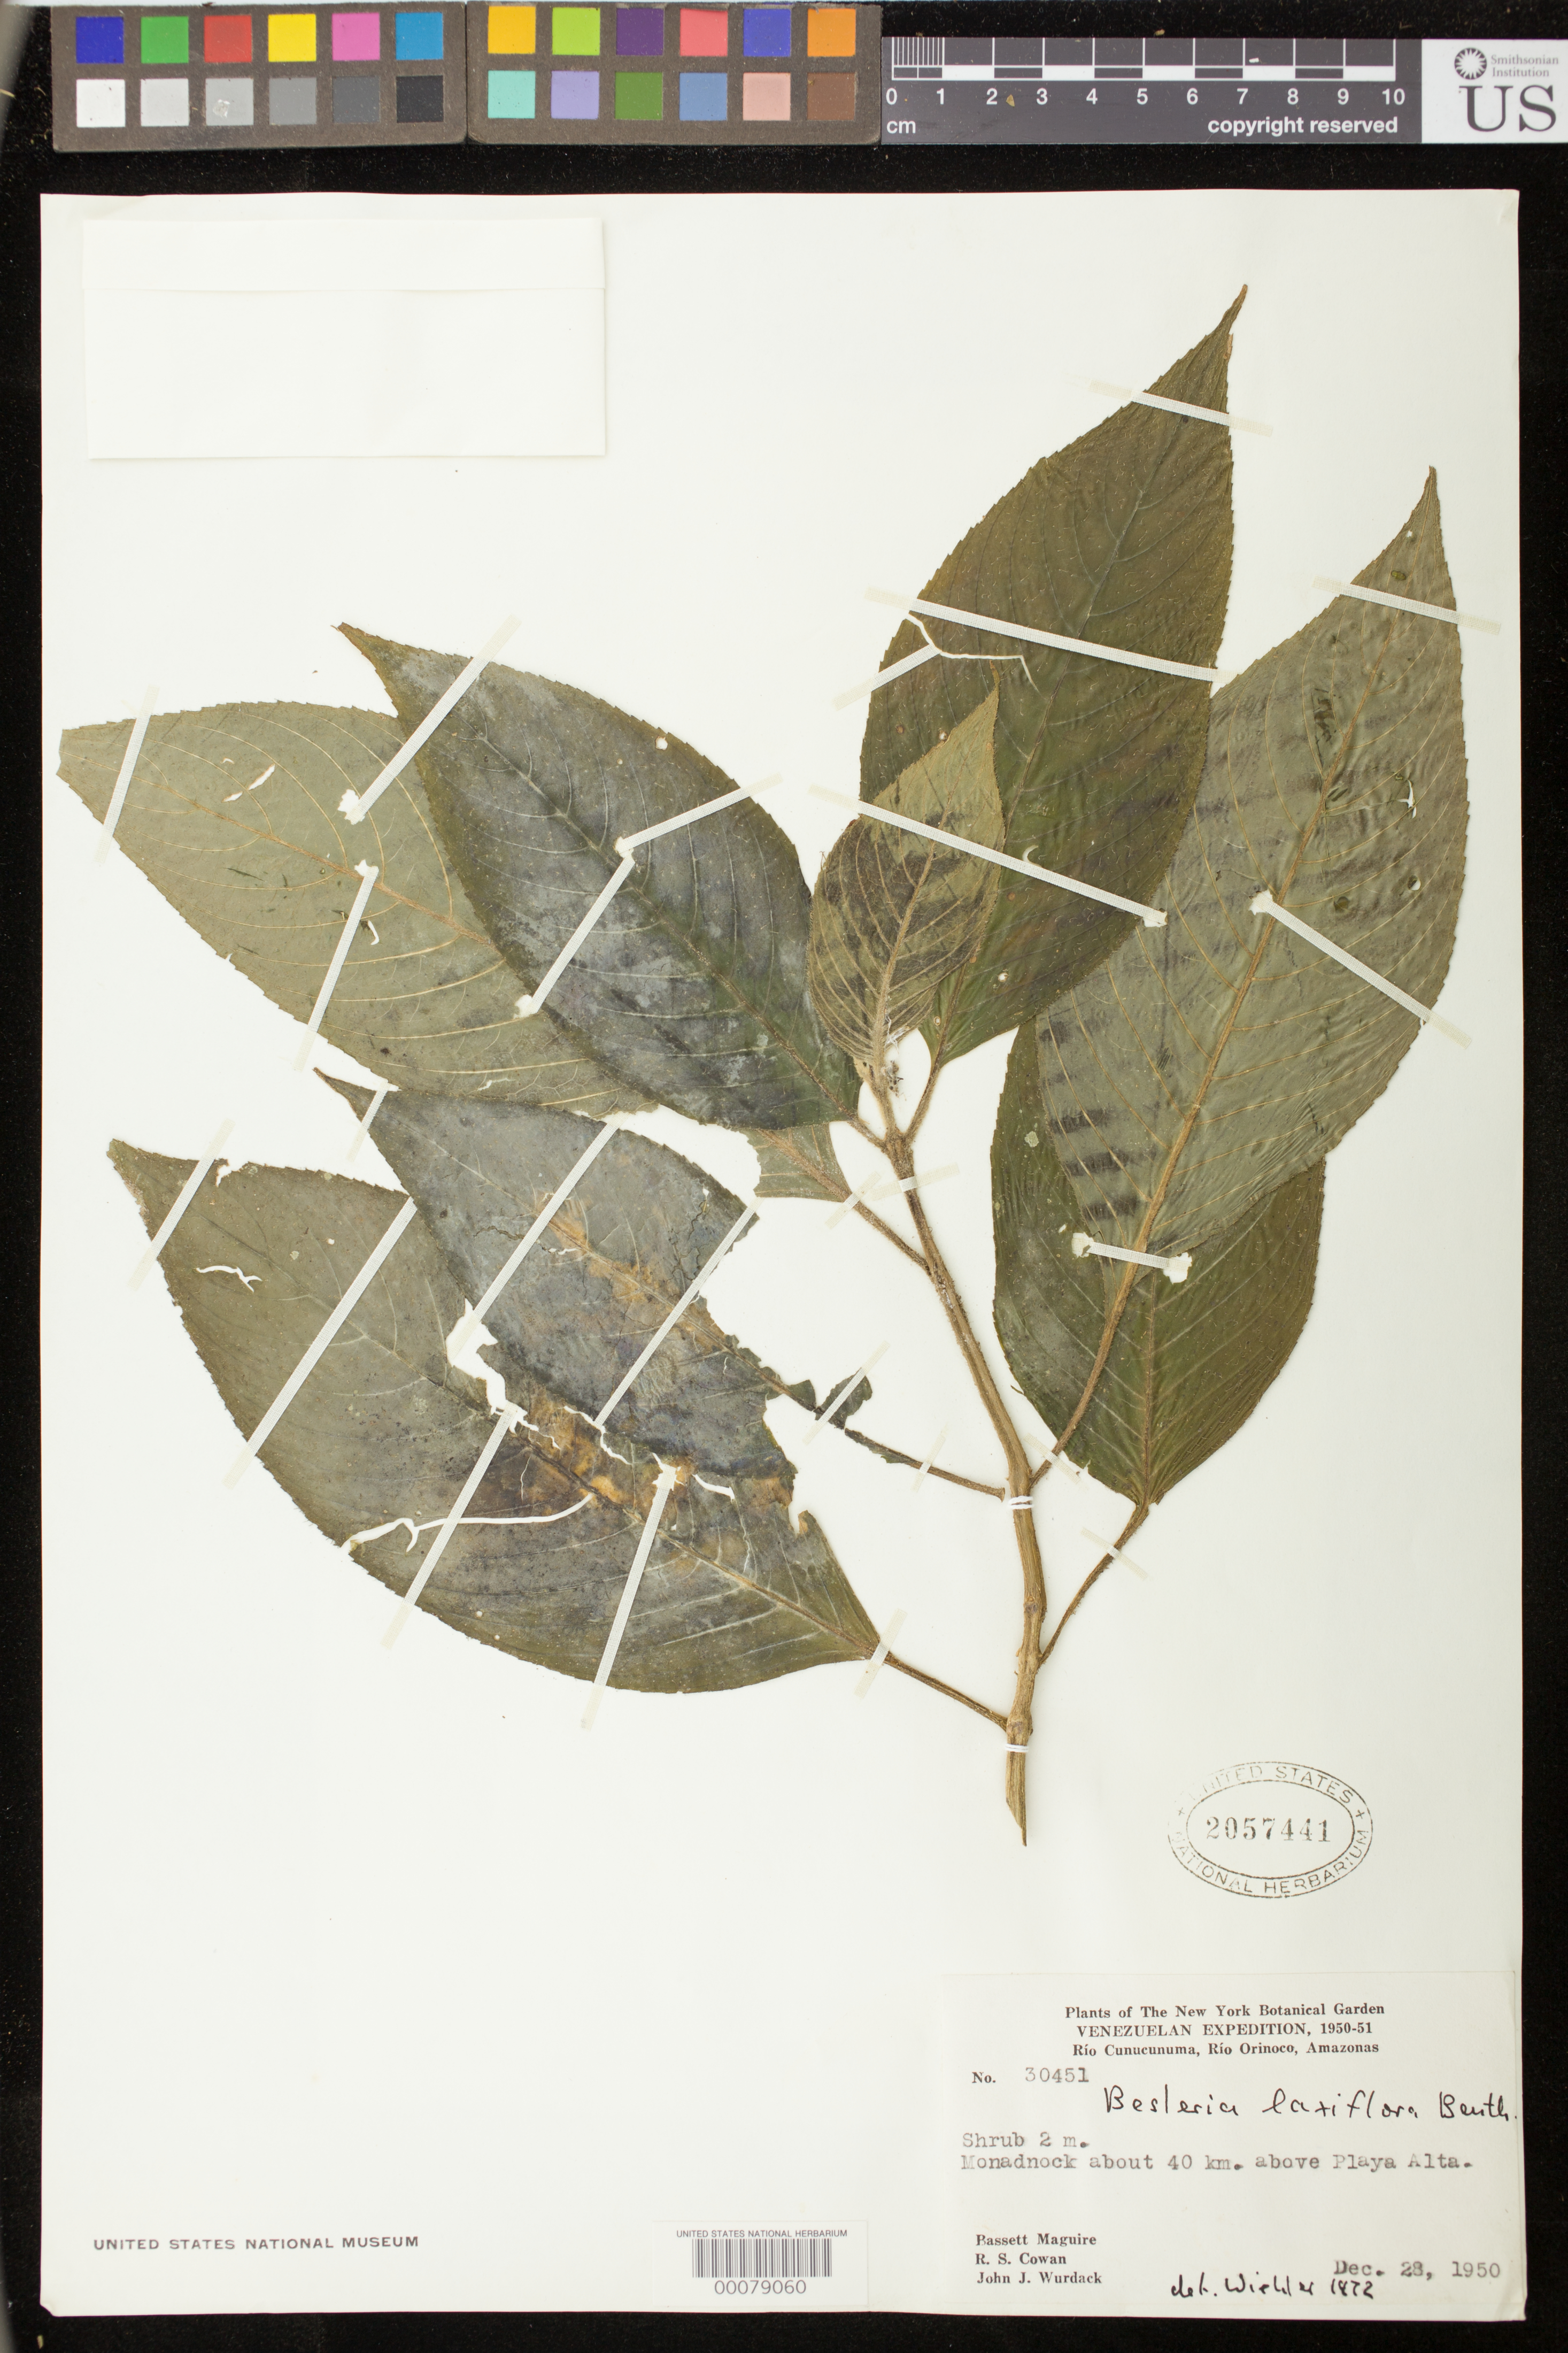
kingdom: Plantae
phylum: Tracheophyta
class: Magnoliopsida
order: Lamiales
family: Gesneriaceae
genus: Besleria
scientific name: Besleria laxiflora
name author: Benth.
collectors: B. Maguire & et al.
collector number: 30451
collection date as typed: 28 Dec 1950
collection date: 1950-12-28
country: Venezuela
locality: Monadnock about 40 km above Playa alta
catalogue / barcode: US 2057441